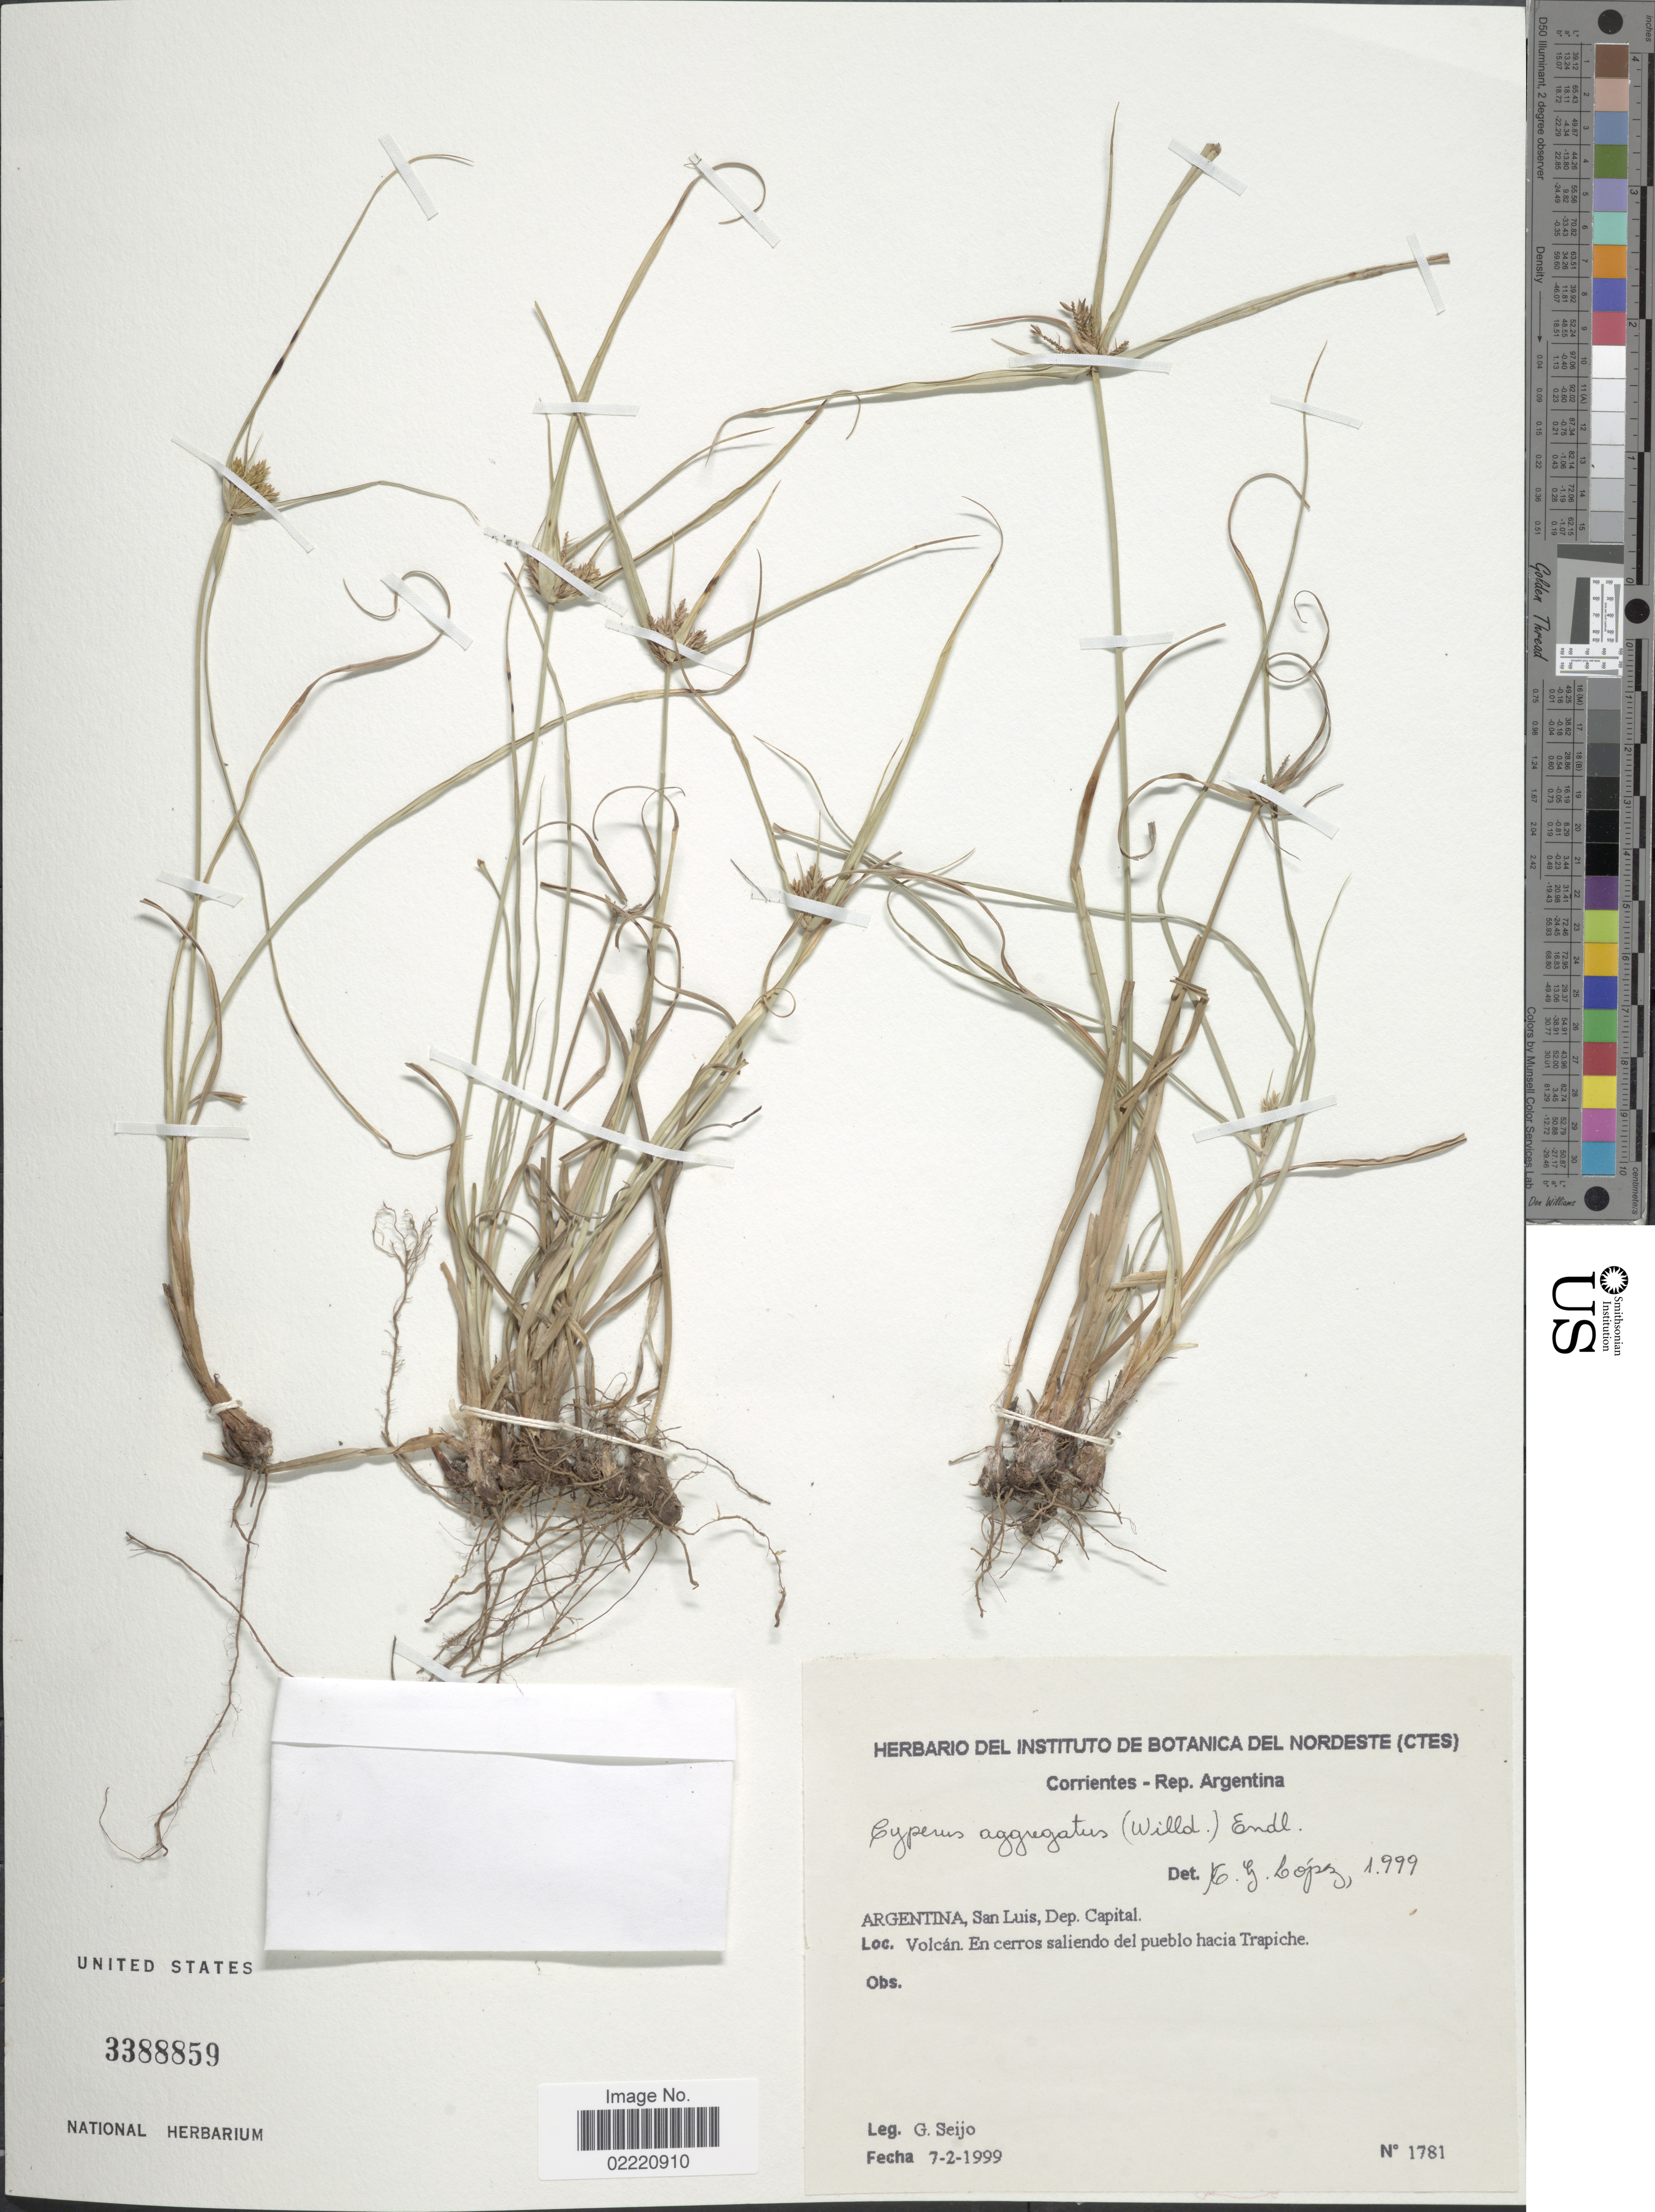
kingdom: Plantae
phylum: Tracheophyta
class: Liliopsida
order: Poales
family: Cyperaceae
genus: Cyperus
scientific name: Cyperus aggregatus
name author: (Willd.) Endl.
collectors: G. Seijo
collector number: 1781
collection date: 1999-02-07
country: Argentina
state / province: San Luis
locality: Dep. Capital, Volcan, En cerros saliendo del pueblo hacia Trapiche.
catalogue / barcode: US 3388859